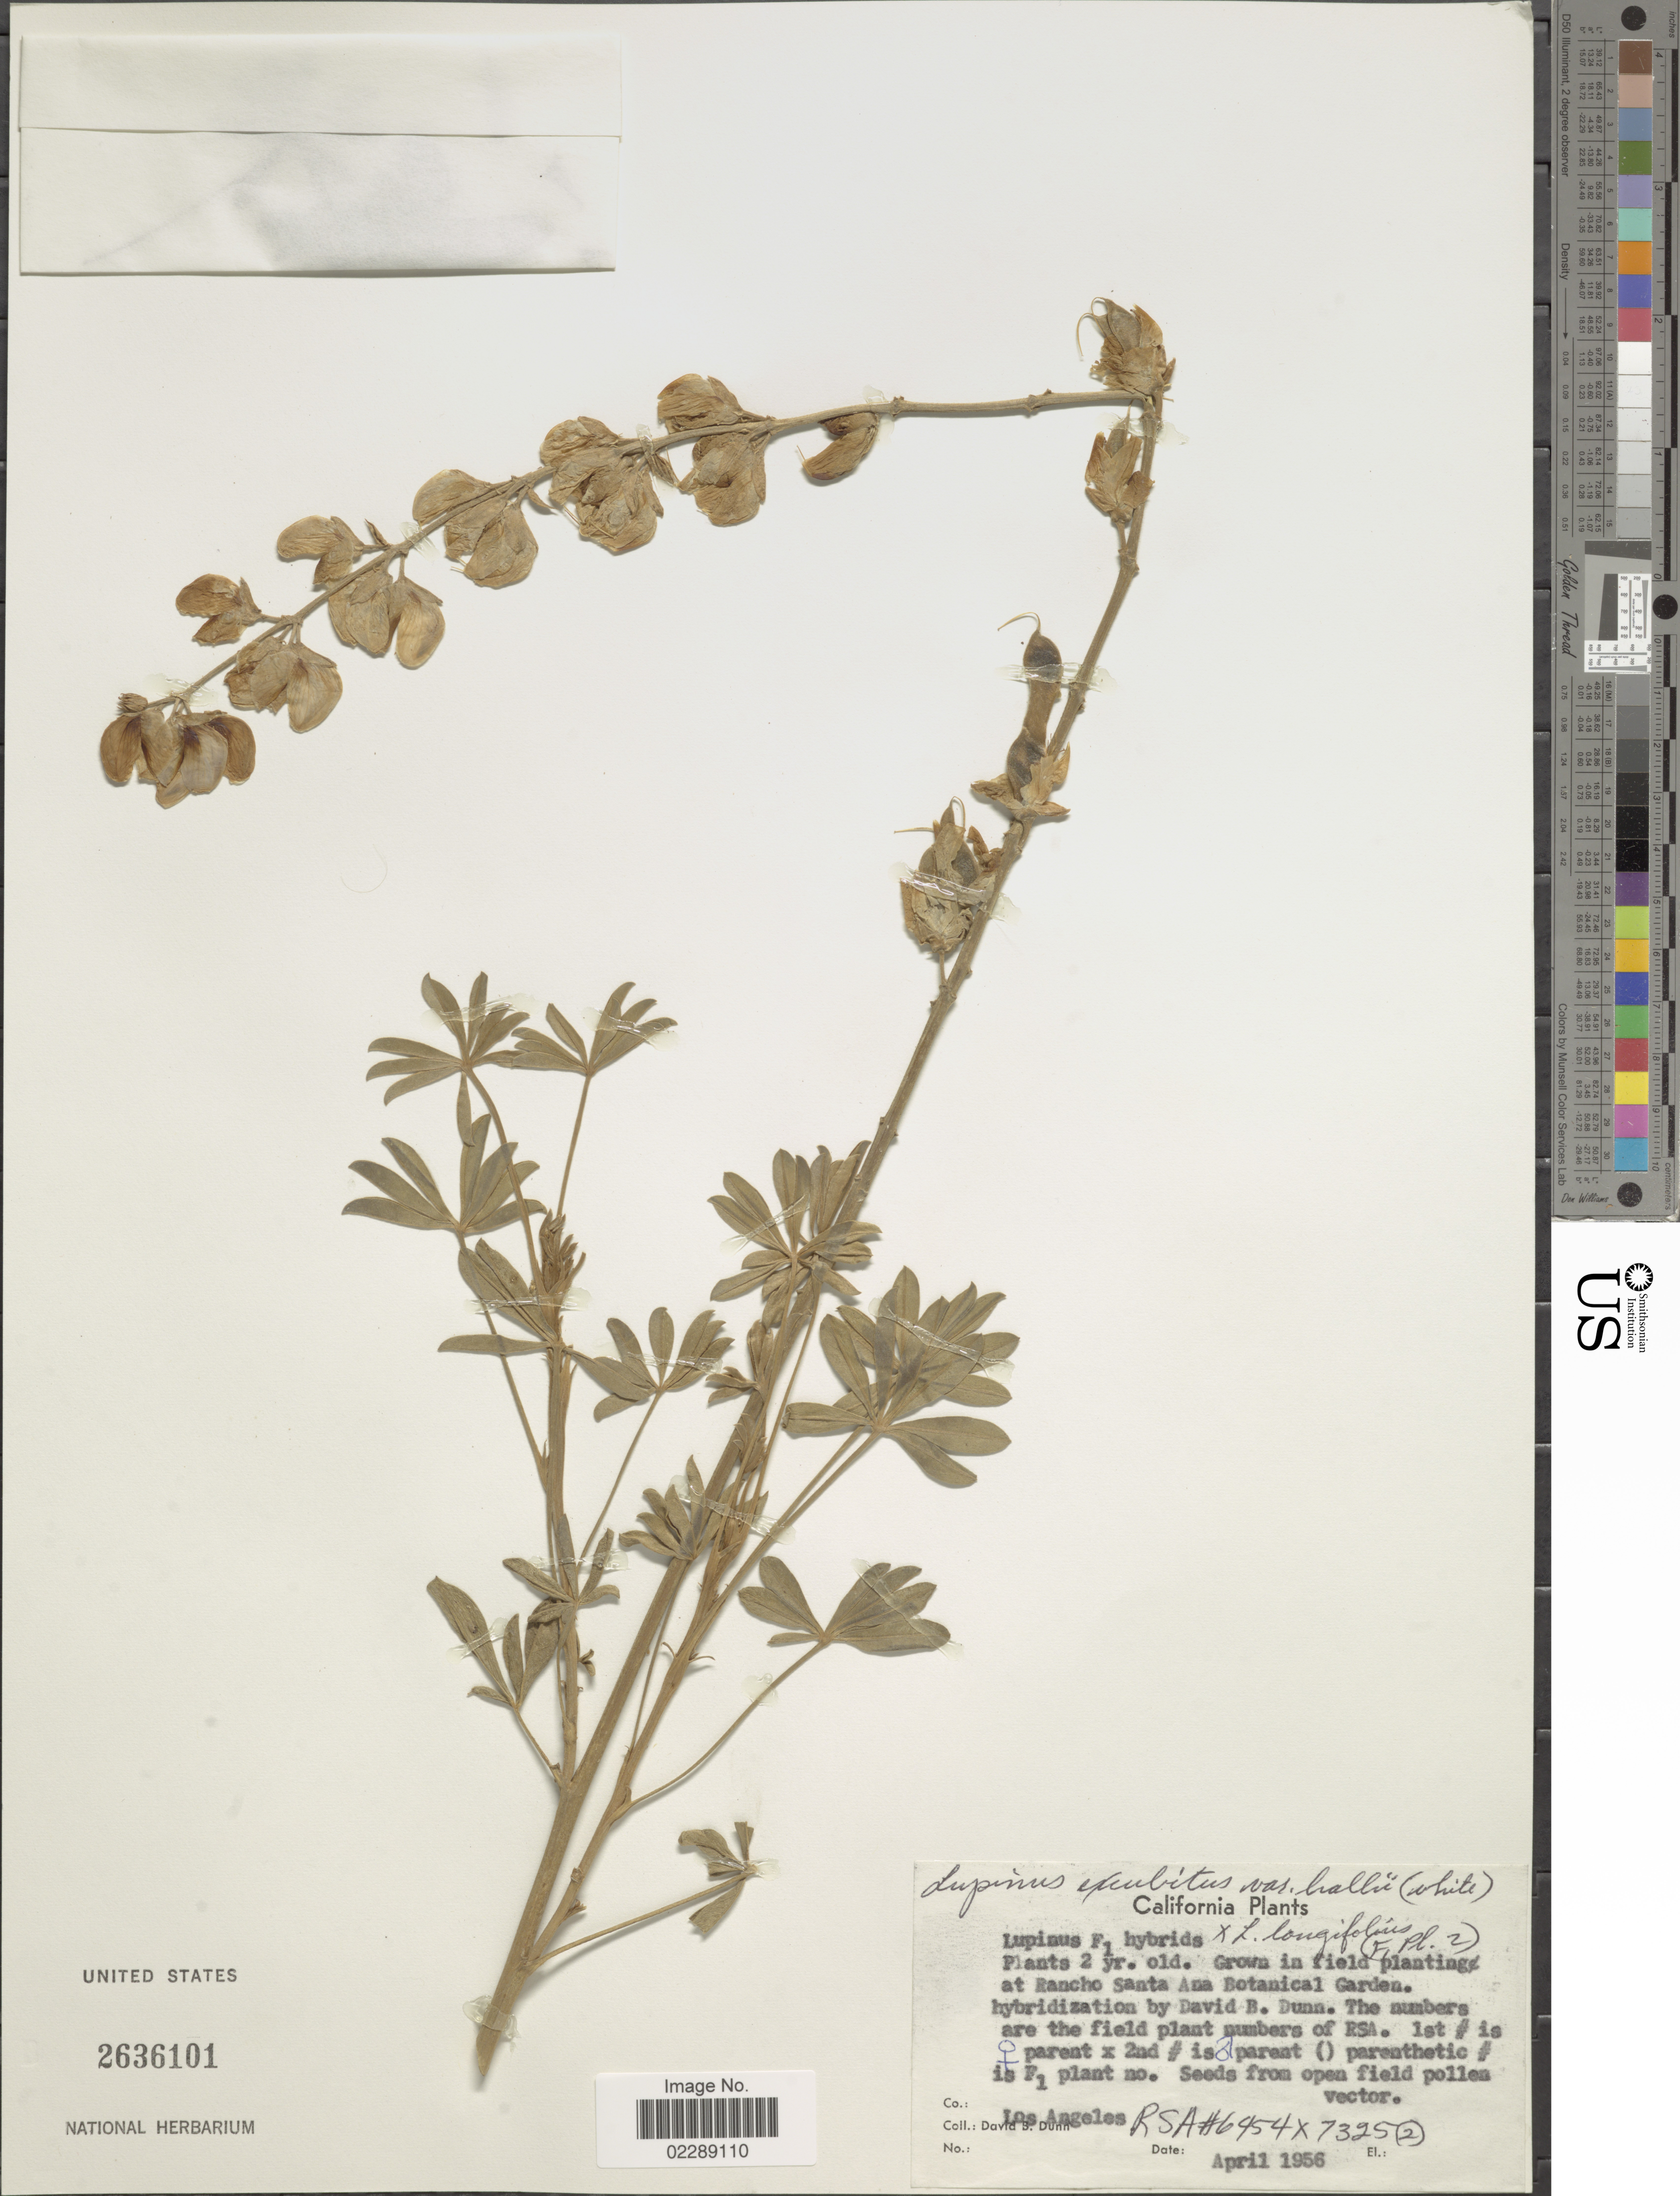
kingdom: Plantae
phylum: Tracheophyta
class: Magnoliopsida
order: Fabales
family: Fabaceae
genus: Lupinus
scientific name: Lupinus sp.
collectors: D. B. Dunn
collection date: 1956-04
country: United States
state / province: California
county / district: Los Angeles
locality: Co.: Los Angeles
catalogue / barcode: US 2636101